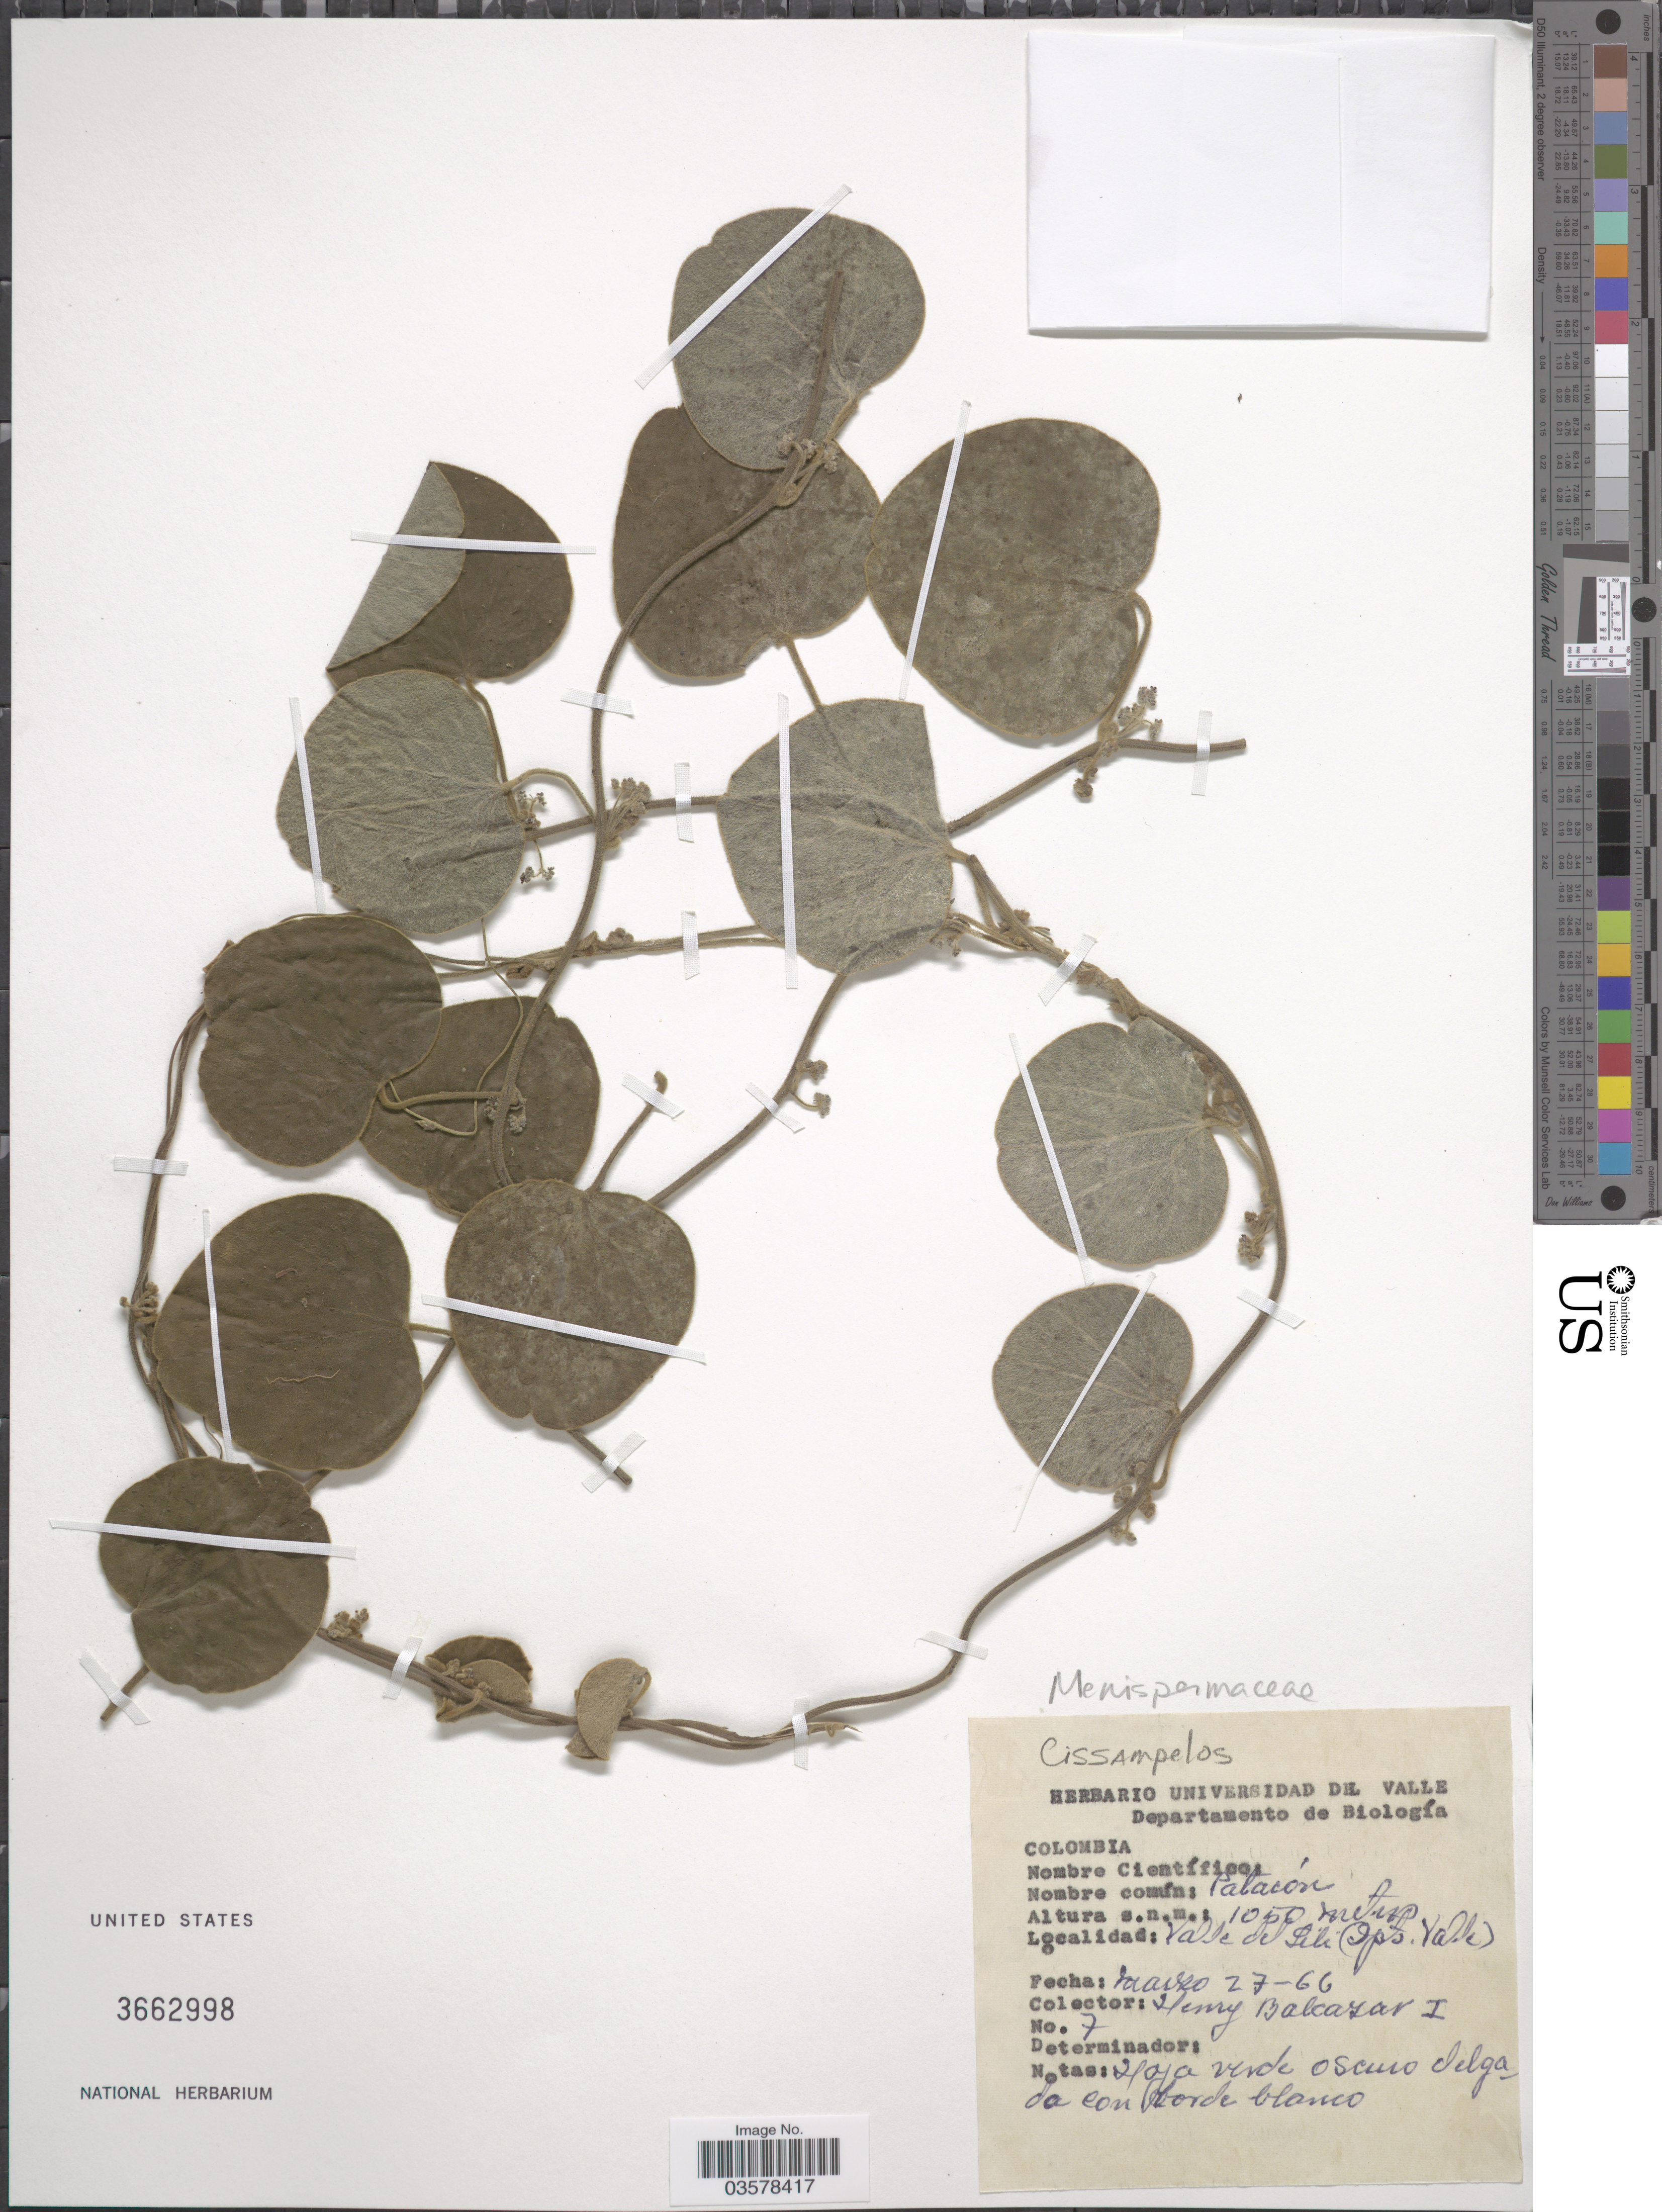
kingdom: Plantae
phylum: Tracheophyta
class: Magnoliopsida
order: Ranunculales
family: Menispermaceae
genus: Cissampelos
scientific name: Cissampelos sp.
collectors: H. Balcazar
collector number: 7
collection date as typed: Transcribed d/m/y: 27/3/66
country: Colombia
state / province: Valle del Cauca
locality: Valle del Lili (dpt. Valle).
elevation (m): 1050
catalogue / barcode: US 3662998